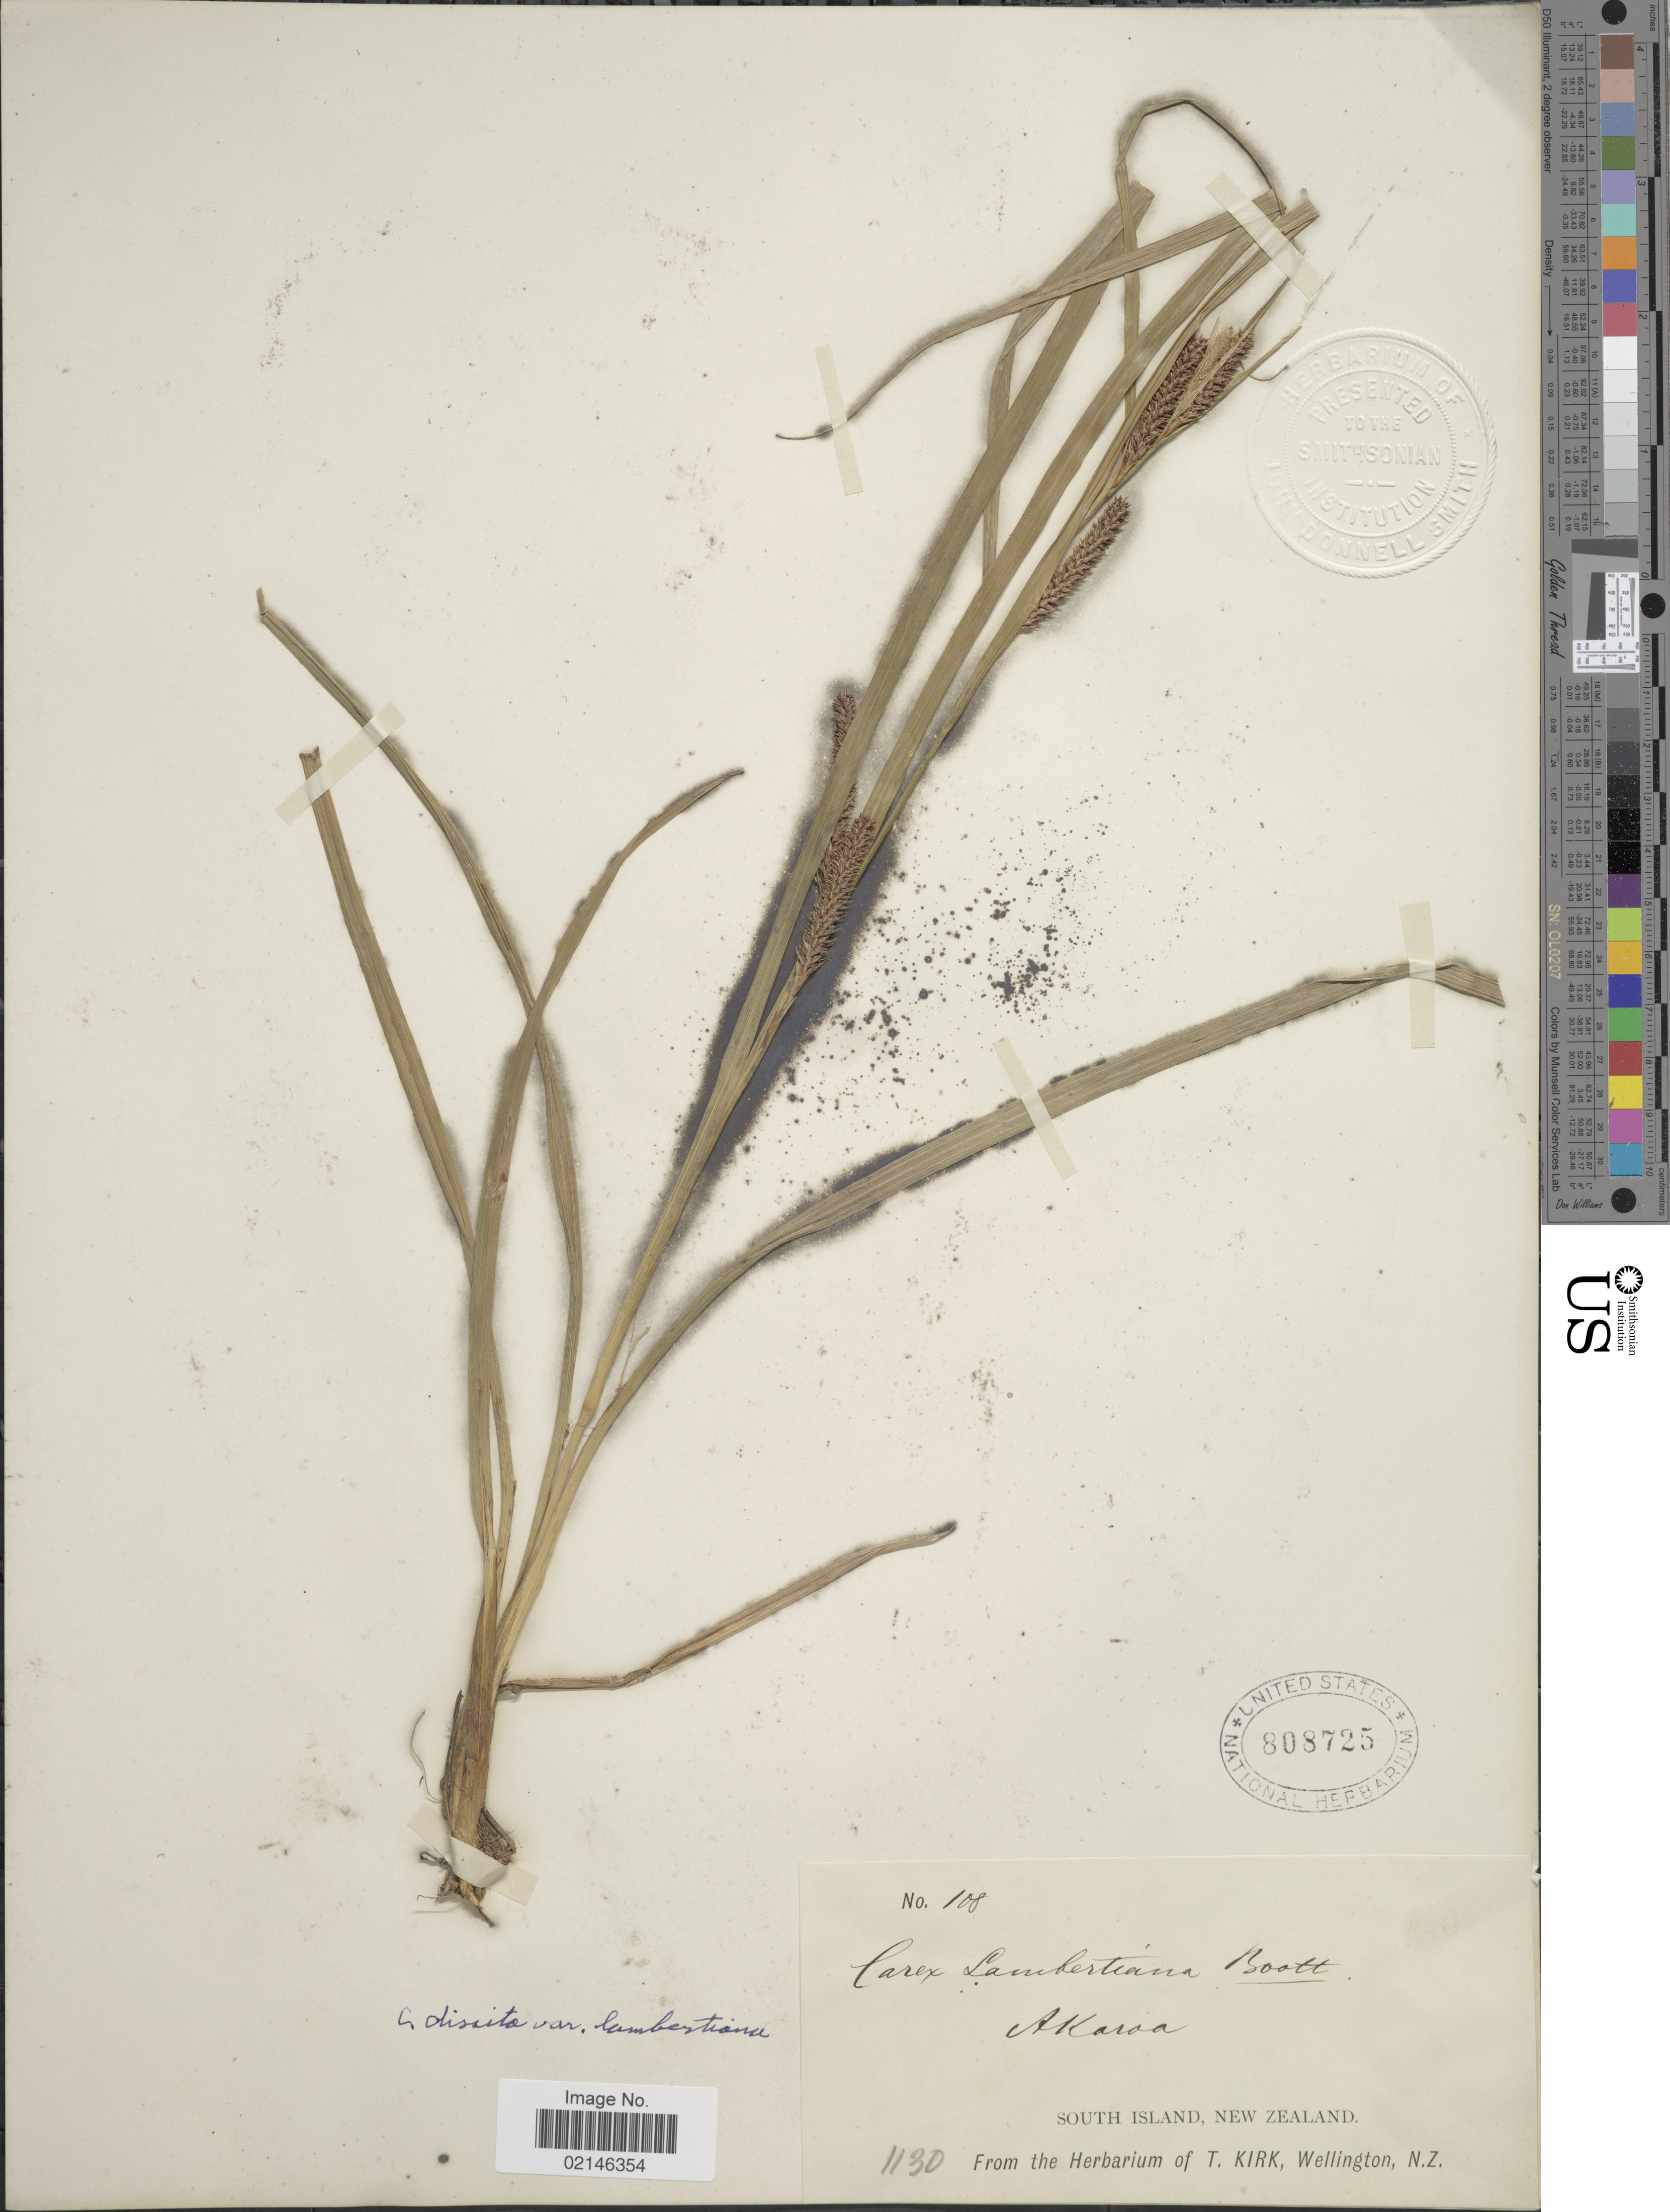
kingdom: Plantae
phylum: Tracheophyta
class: Liliopsida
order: Poales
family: Cyperaceae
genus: Carex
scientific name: Carex dissita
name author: Sol. ex Boott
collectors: ex herb. T. Kirk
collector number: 108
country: New Zealand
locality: Akaroa South Island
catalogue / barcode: US 808725